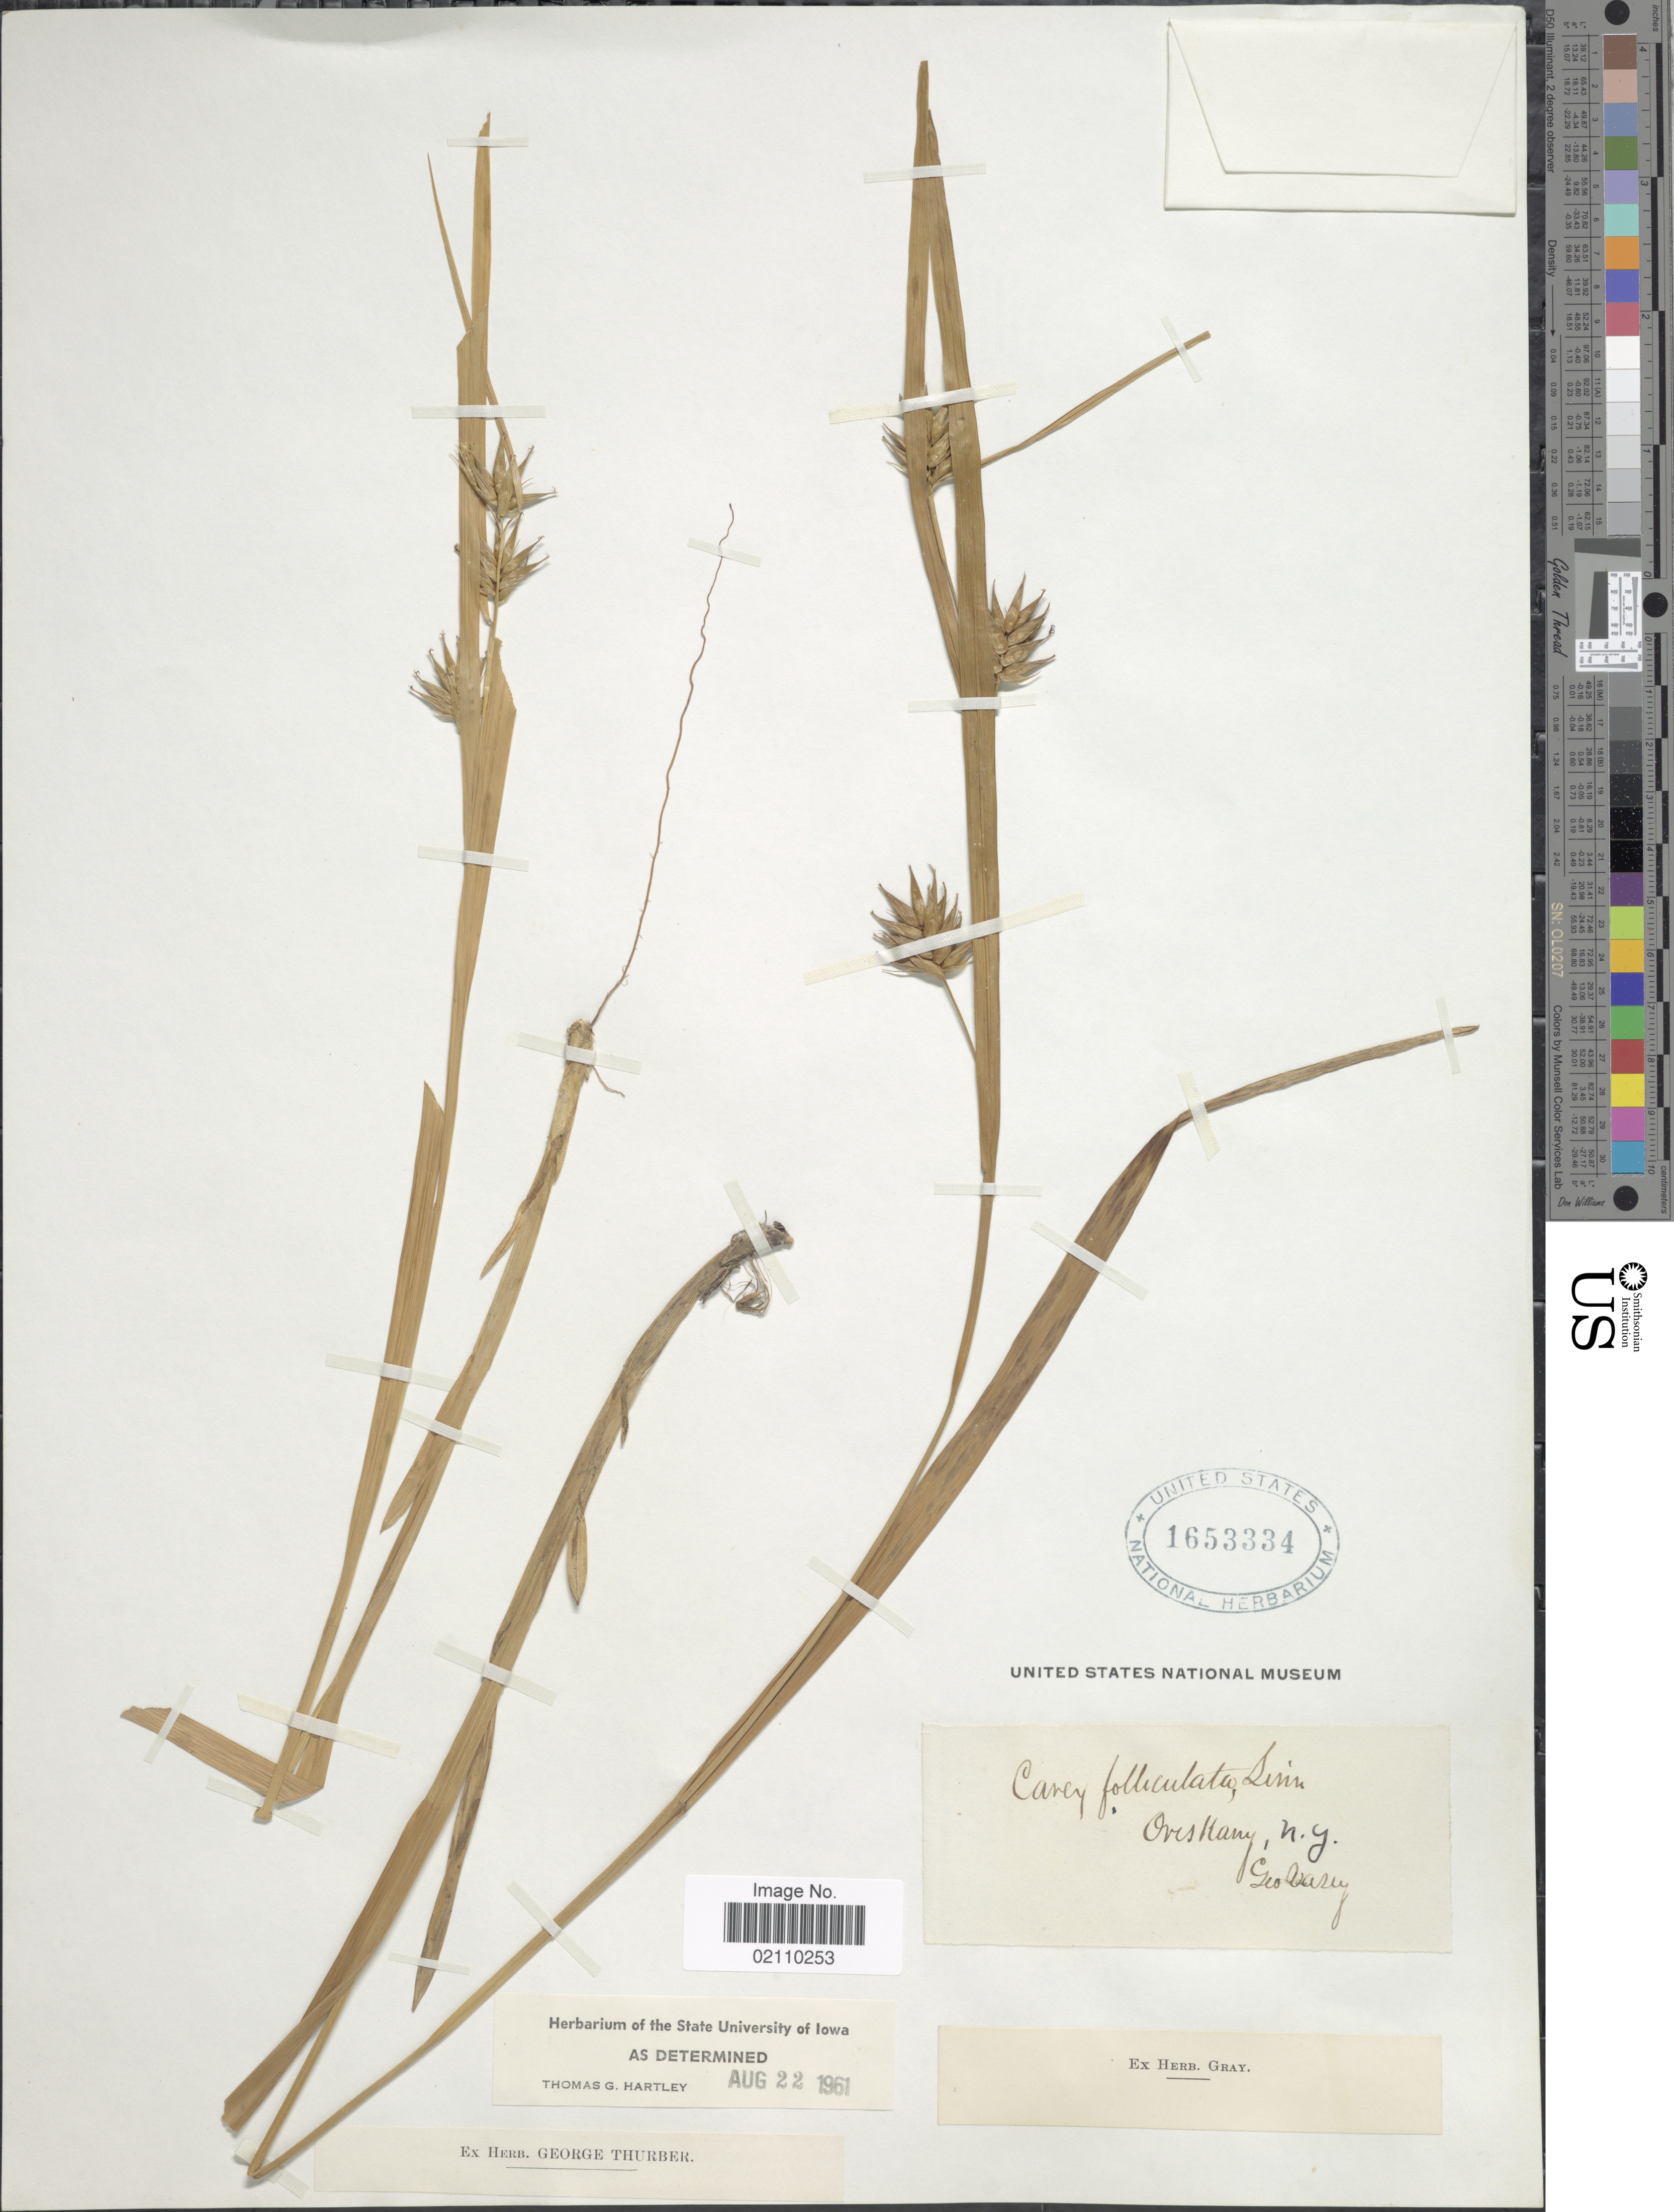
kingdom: Plantae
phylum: Tracheophyta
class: Liliopsida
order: Poales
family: Cyperaceae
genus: Carex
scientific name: Carex folliculata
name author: L.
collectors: G. Vasey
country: United States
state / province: New York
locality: Oriskany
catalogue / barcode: US 1653334